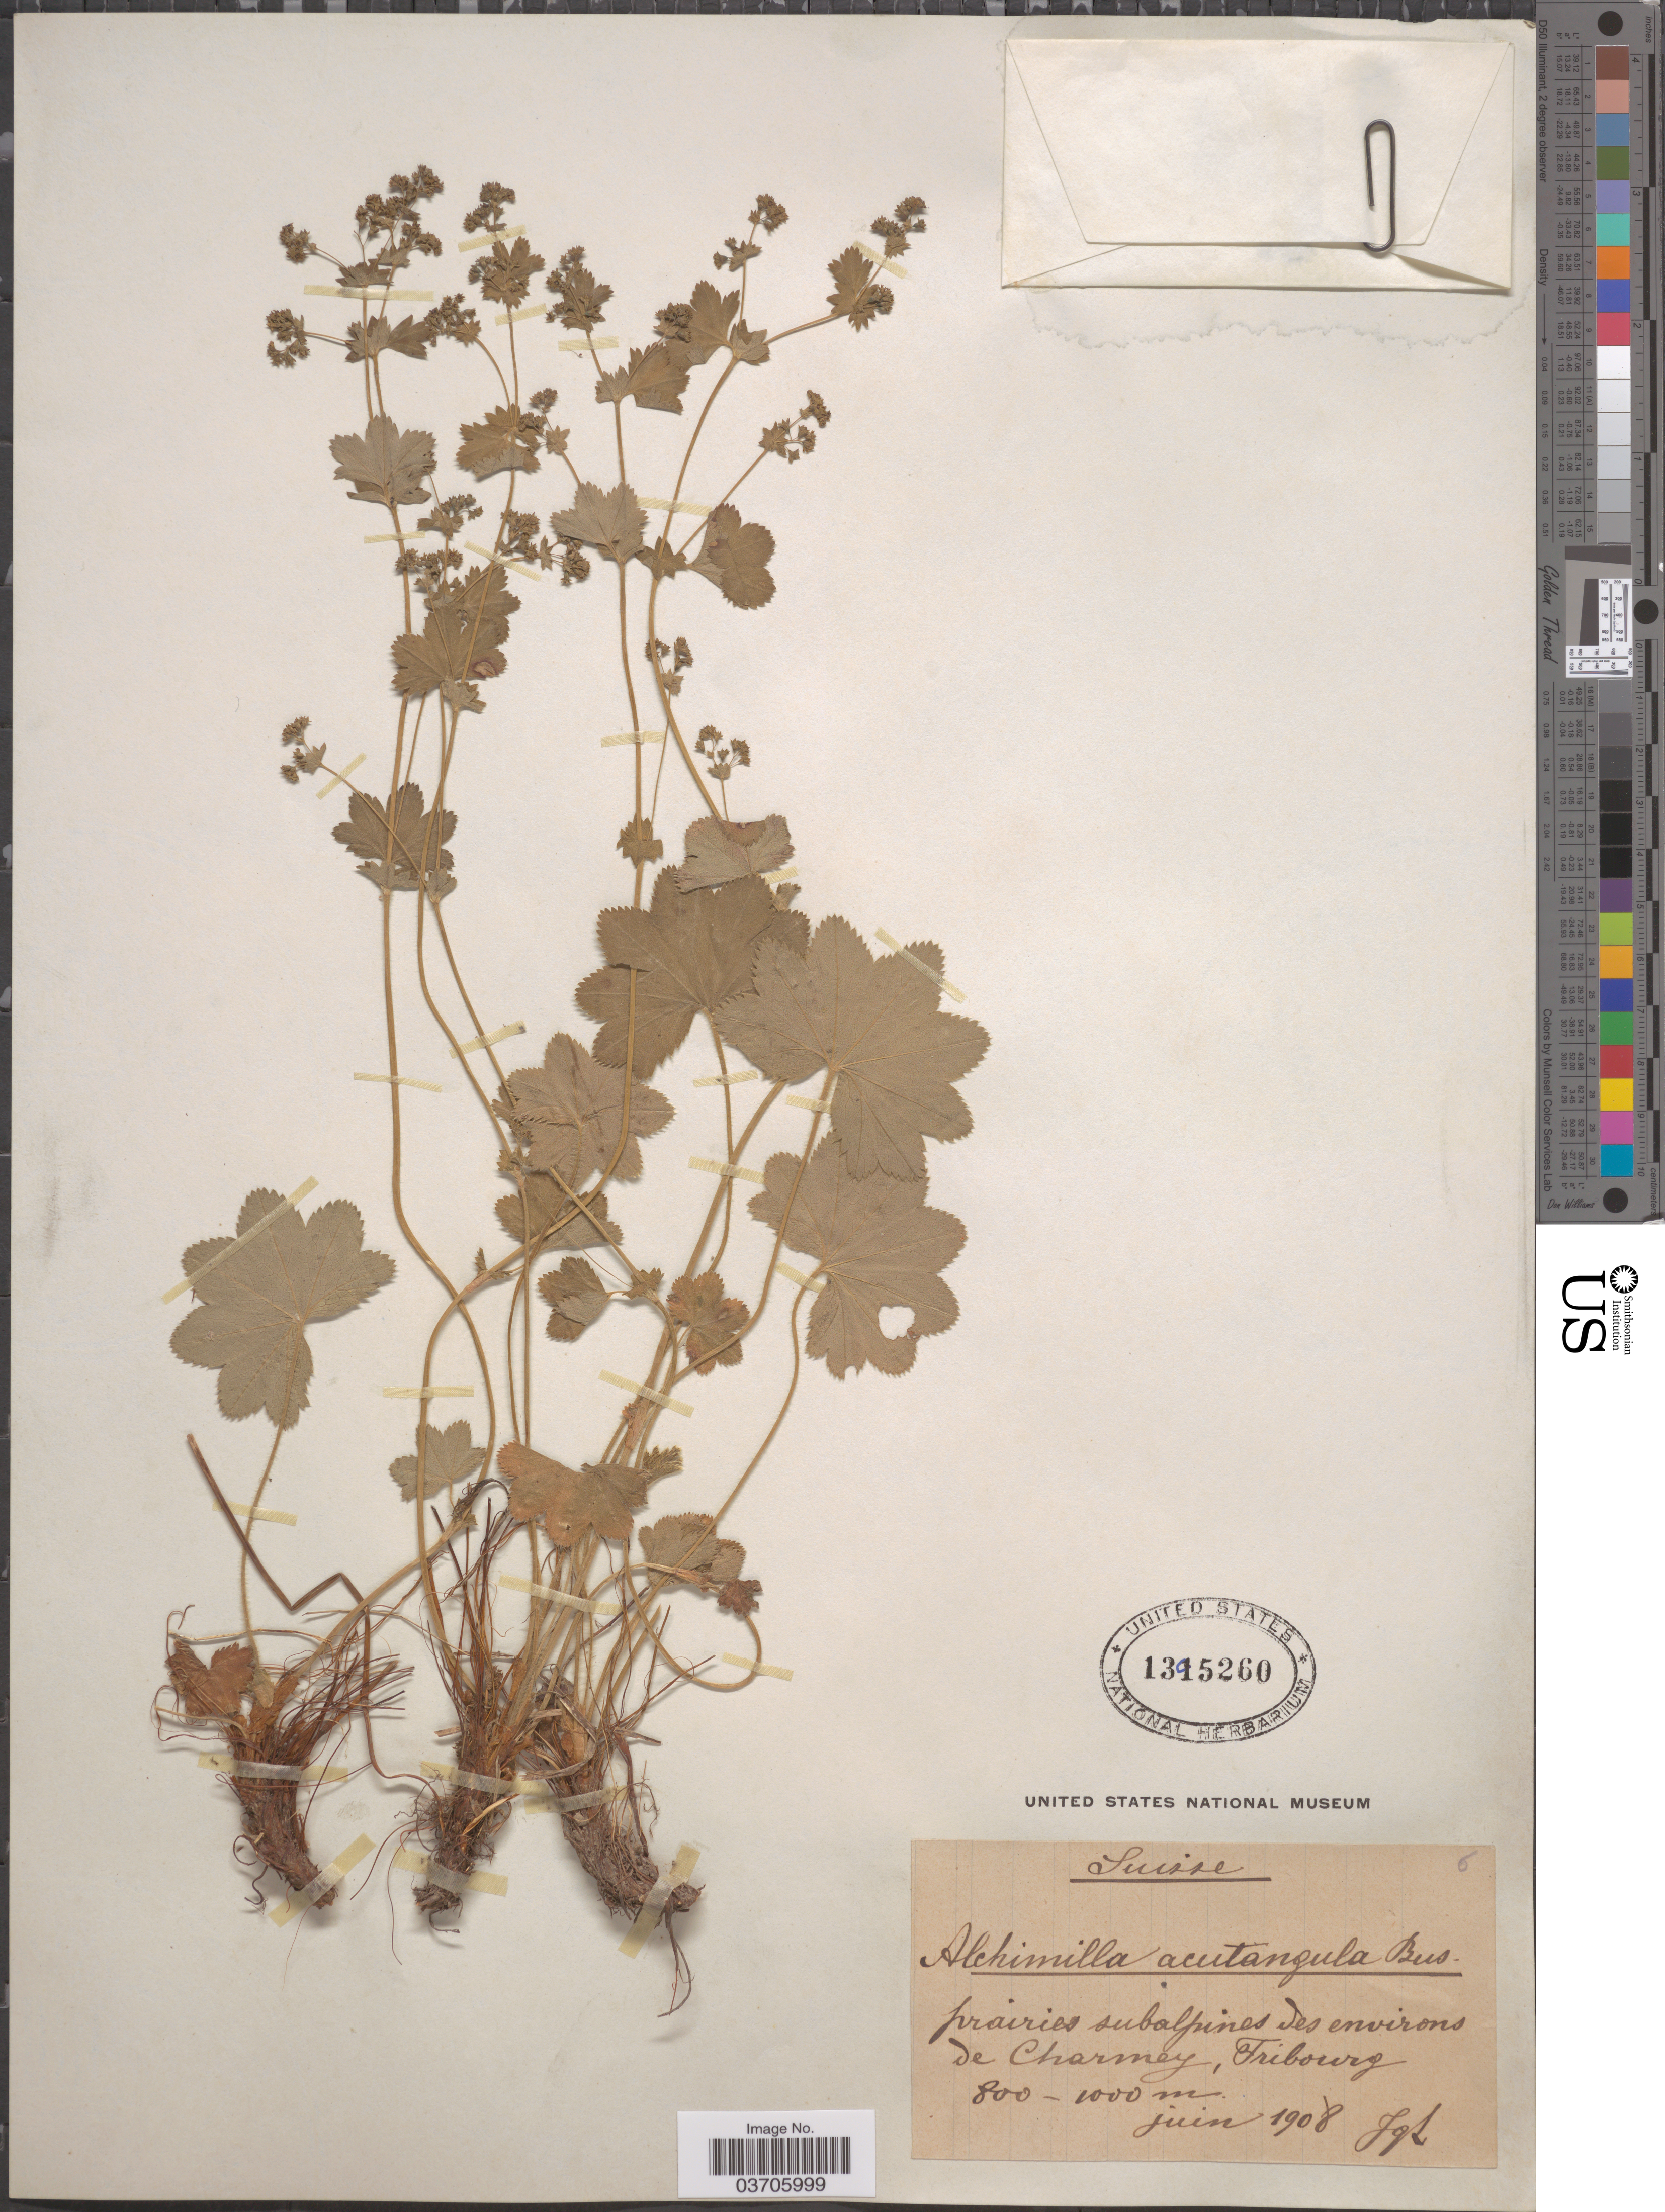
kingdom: Plantae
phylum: Tracheophyta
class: Magnoliopsida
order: Rosales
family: Rosaceae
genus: Alchemilla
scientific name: Alchemilla acutangula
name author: Buser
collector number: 6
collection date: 1908-06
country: Switzerland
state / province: Fribourg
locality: Suisse. Prairies subalpines des environs de Charmey.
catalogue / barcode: US 1395260